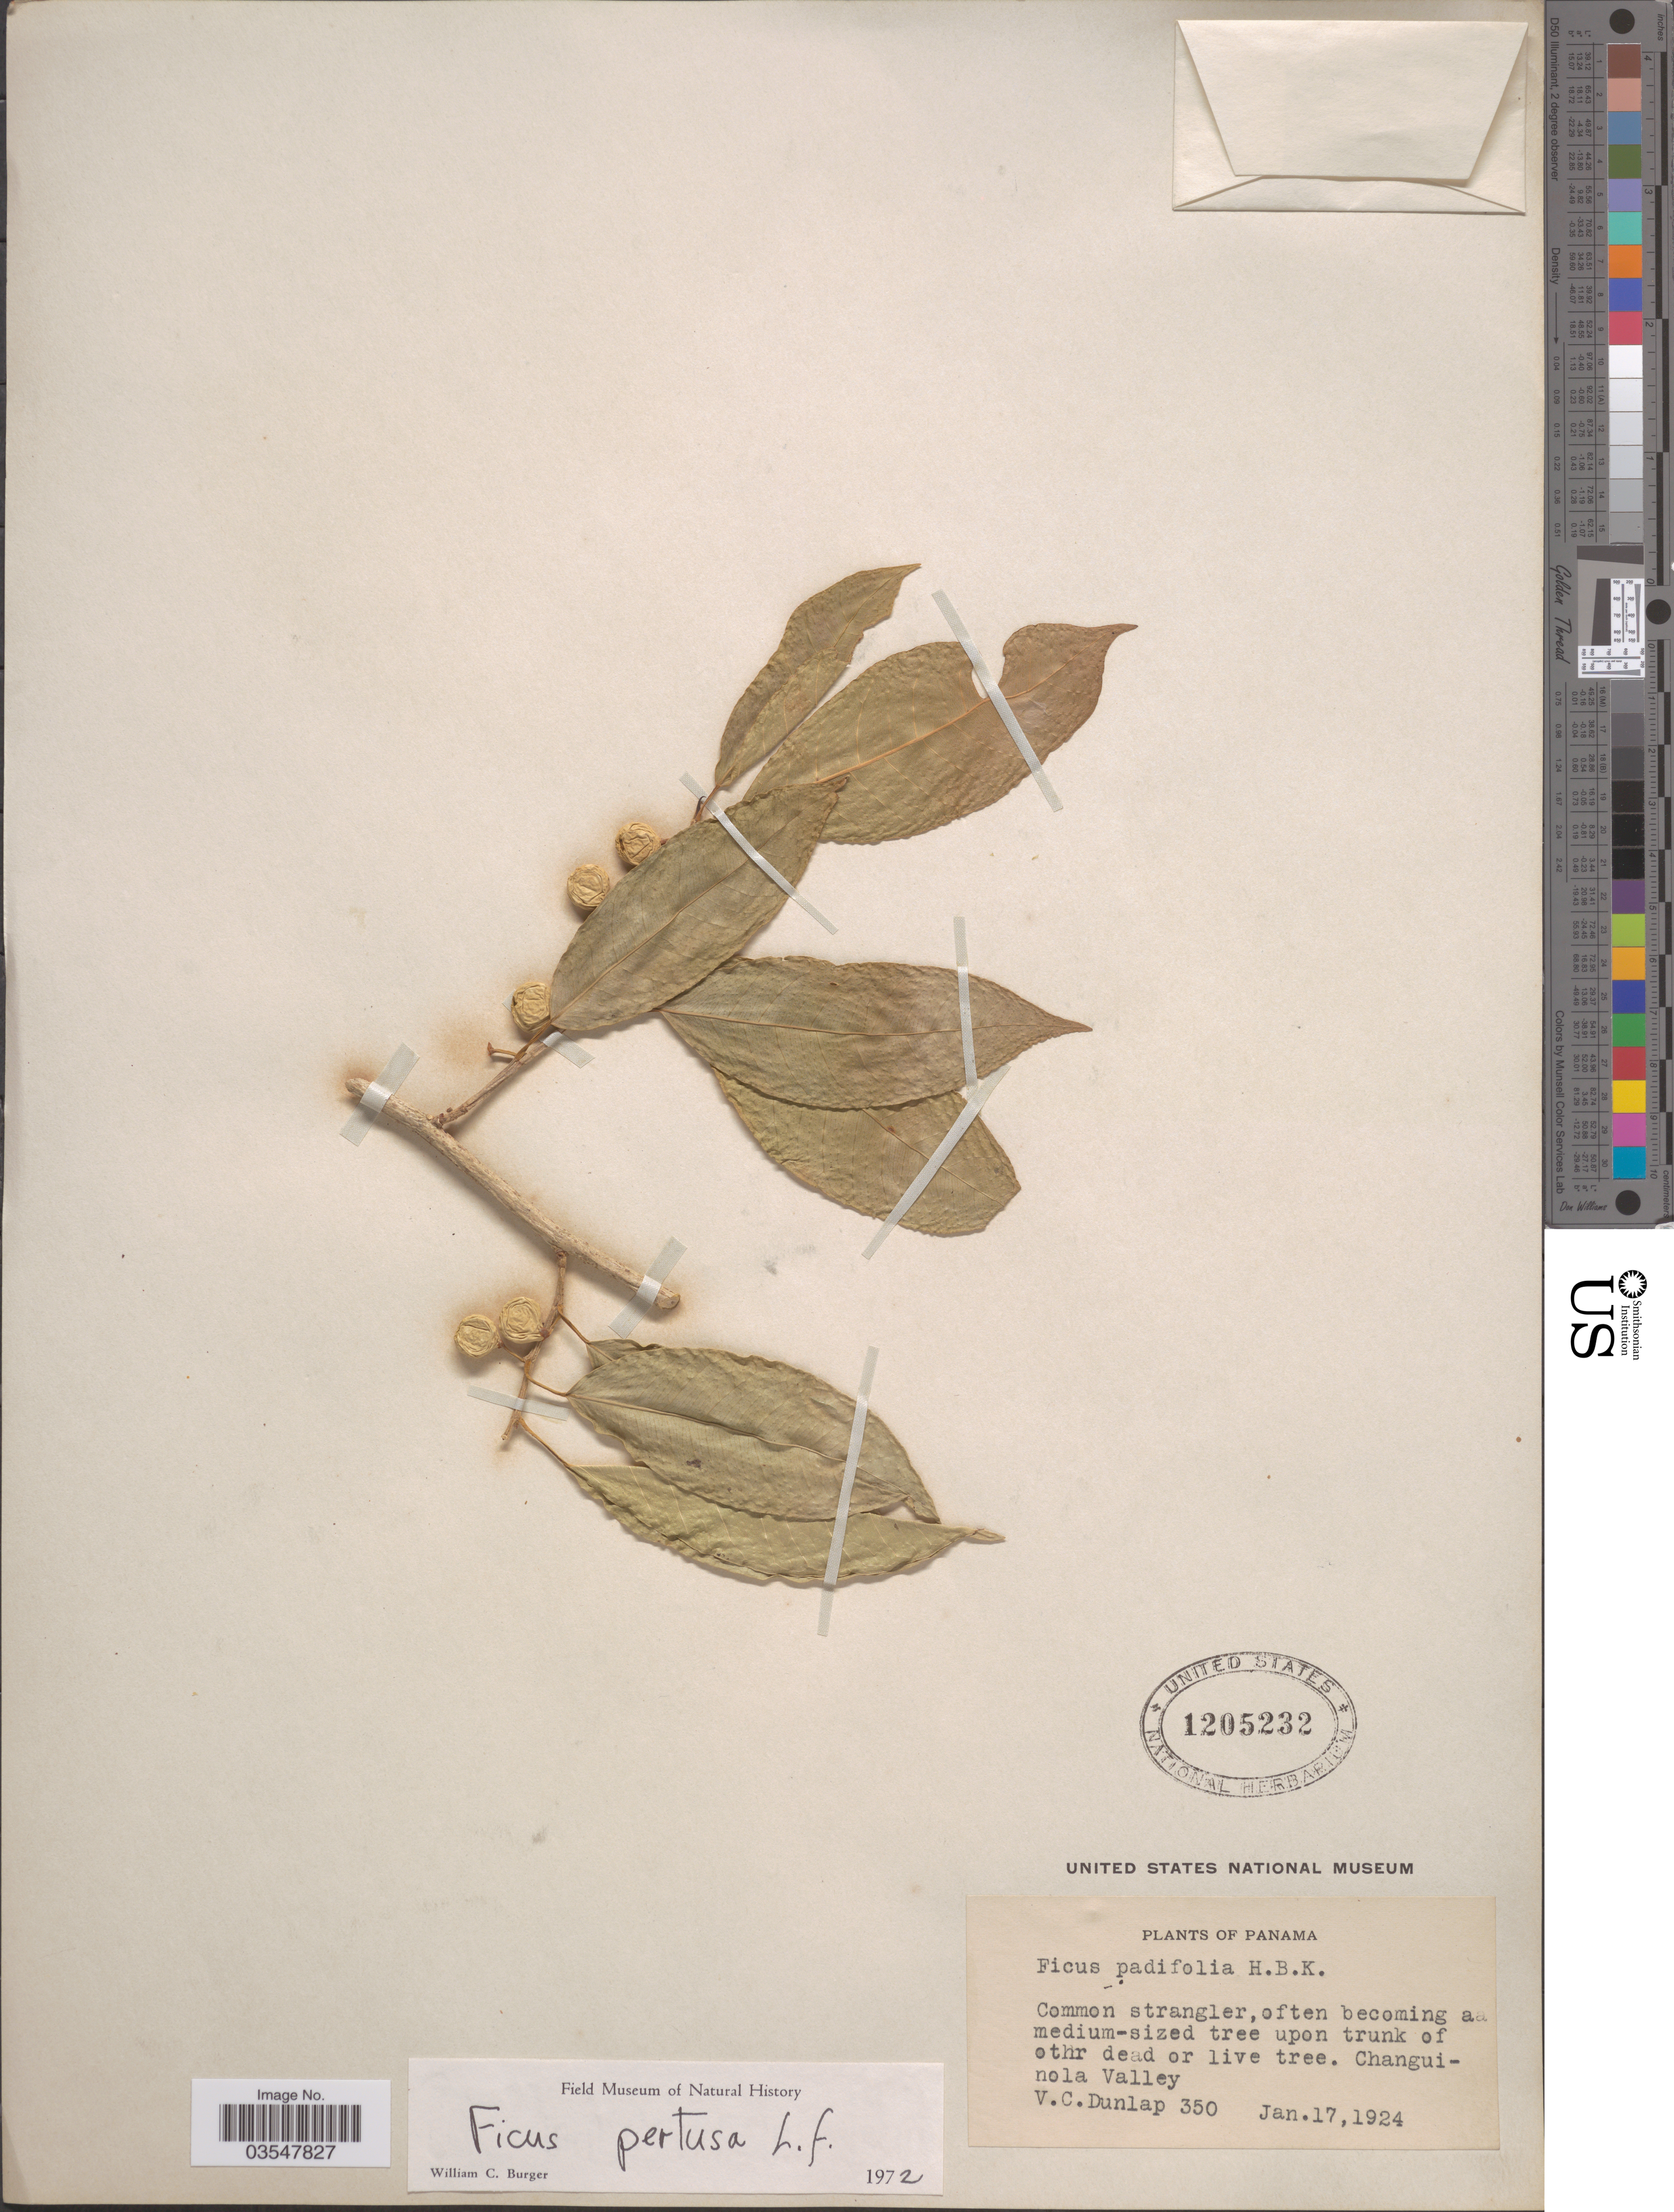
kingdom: Plantae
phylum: Tracheophyta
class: Magnoliopsida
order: Rosales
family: Moraceae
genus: Ficus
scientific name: Ficus pertusa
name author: L. f.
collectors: V. C. Dunlap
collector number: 350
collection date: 1924-01-17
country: Panama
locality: Changuinola Valley.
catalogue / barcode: US 1205232